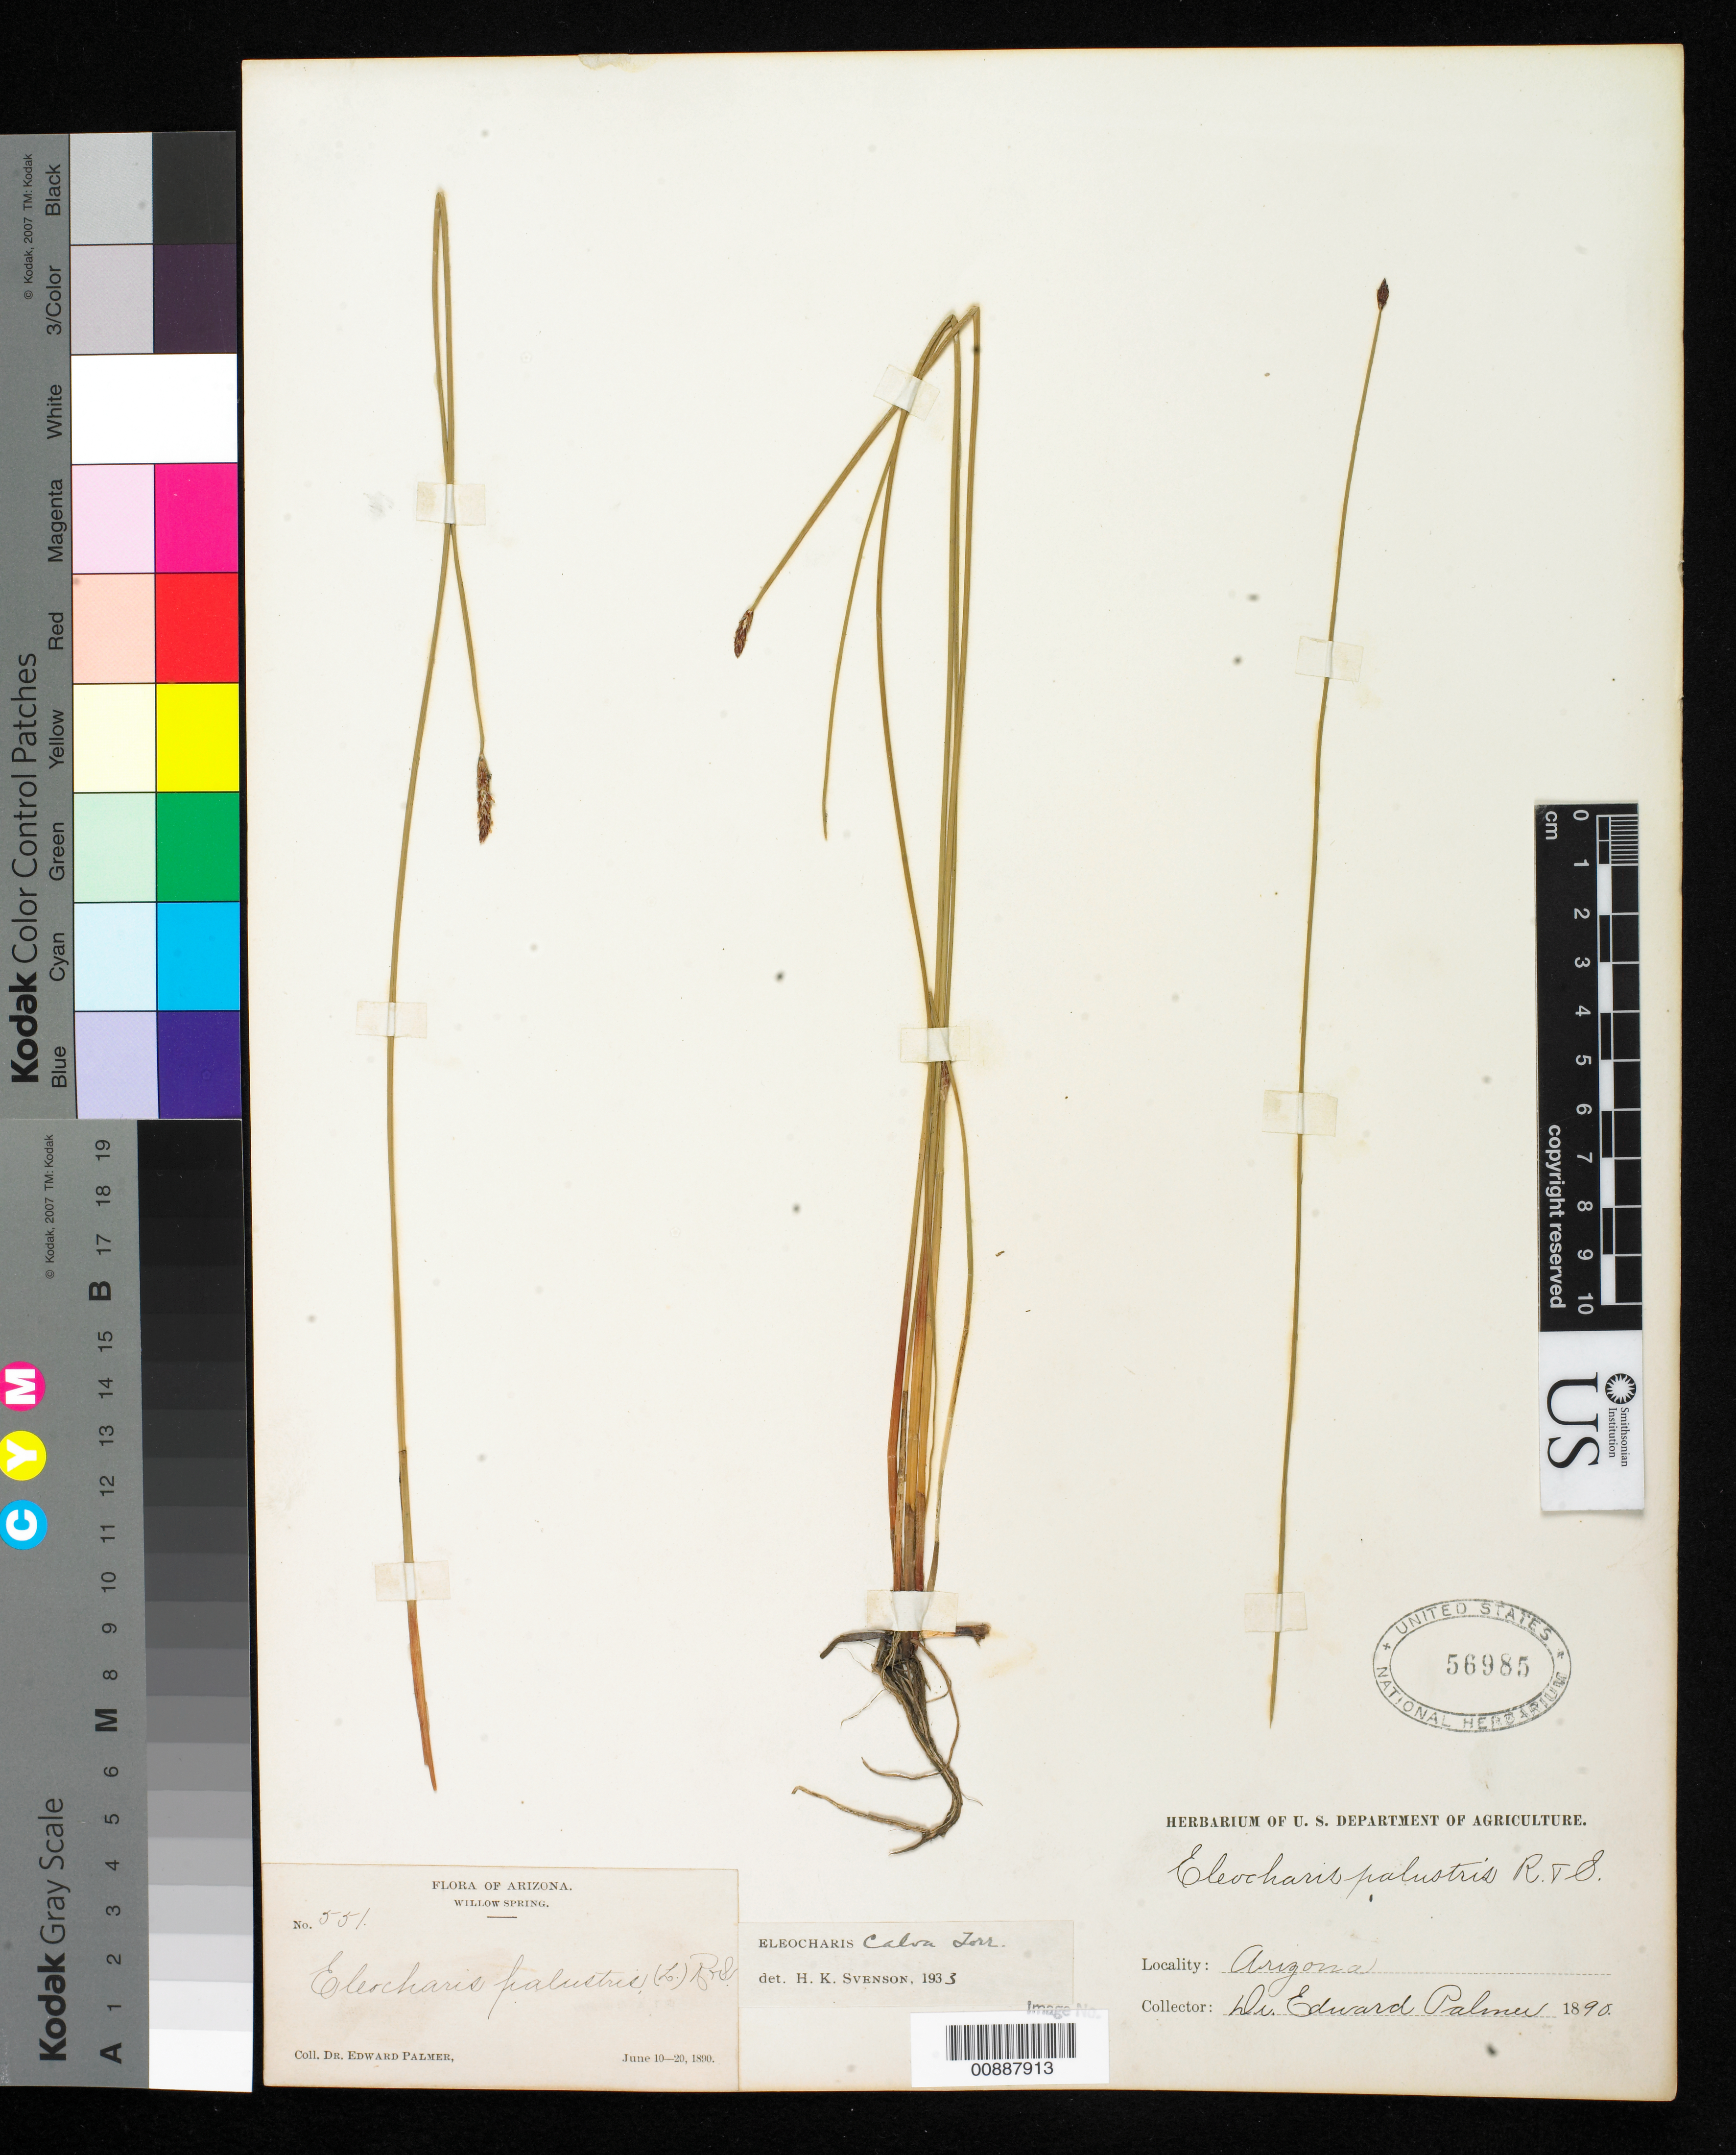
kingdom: Plantae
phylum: Tracheophyta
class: Liliopsida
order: Poales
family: Cyperaceae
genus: Eleocharis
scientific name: Eleocharis erythropoda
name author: Steud.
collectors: E. Palmer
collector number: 551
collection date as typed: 10 Jun 1890 to 20 Jun 1890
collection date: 1890-06-10/1890-06-20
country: United States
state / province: Arizona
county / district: Coconino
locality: Willow Spring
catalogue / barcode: US 56985